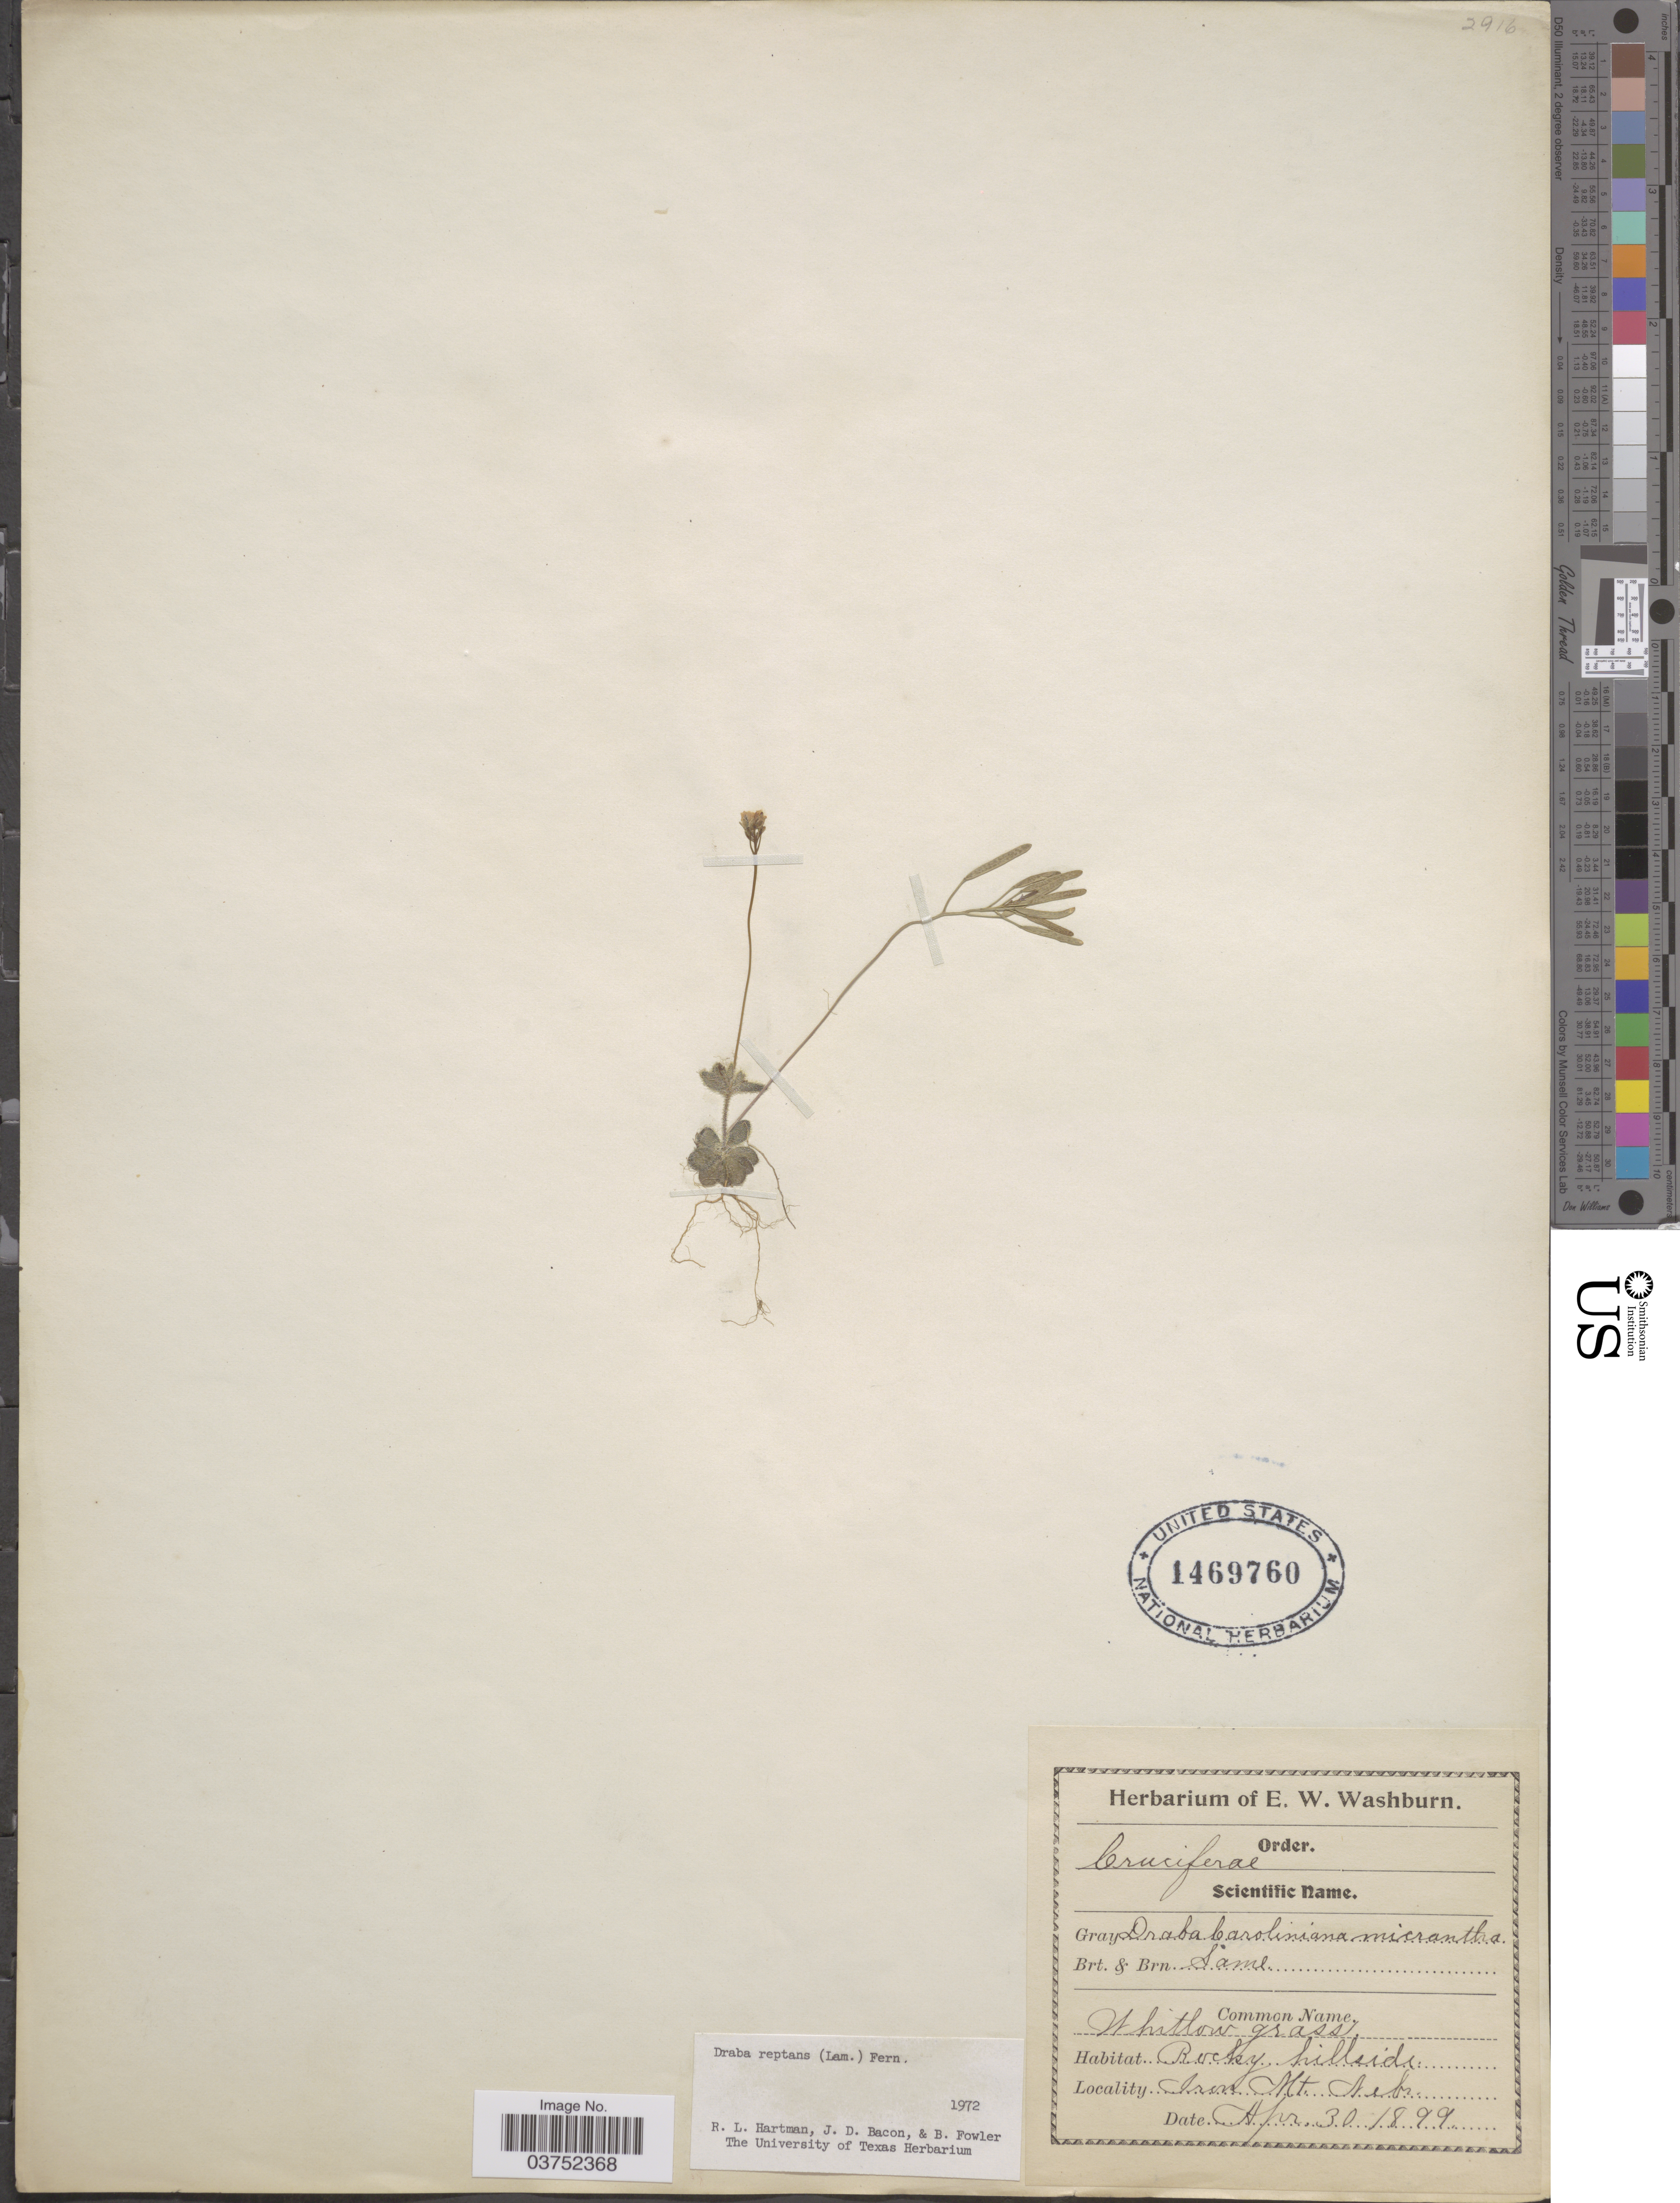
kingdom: Plantae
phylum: Tracheophyta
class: Magnoliopsida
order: Brassicales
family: Brassicaceae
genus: Draba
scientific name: Draba reptans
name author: (Lam.) Fernald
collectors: ex herb. E. W. Washburn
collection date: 1899-04-30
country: United States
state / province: Nebraska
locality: Rocky hillside. Iron Mt.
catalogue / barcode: US 1469760